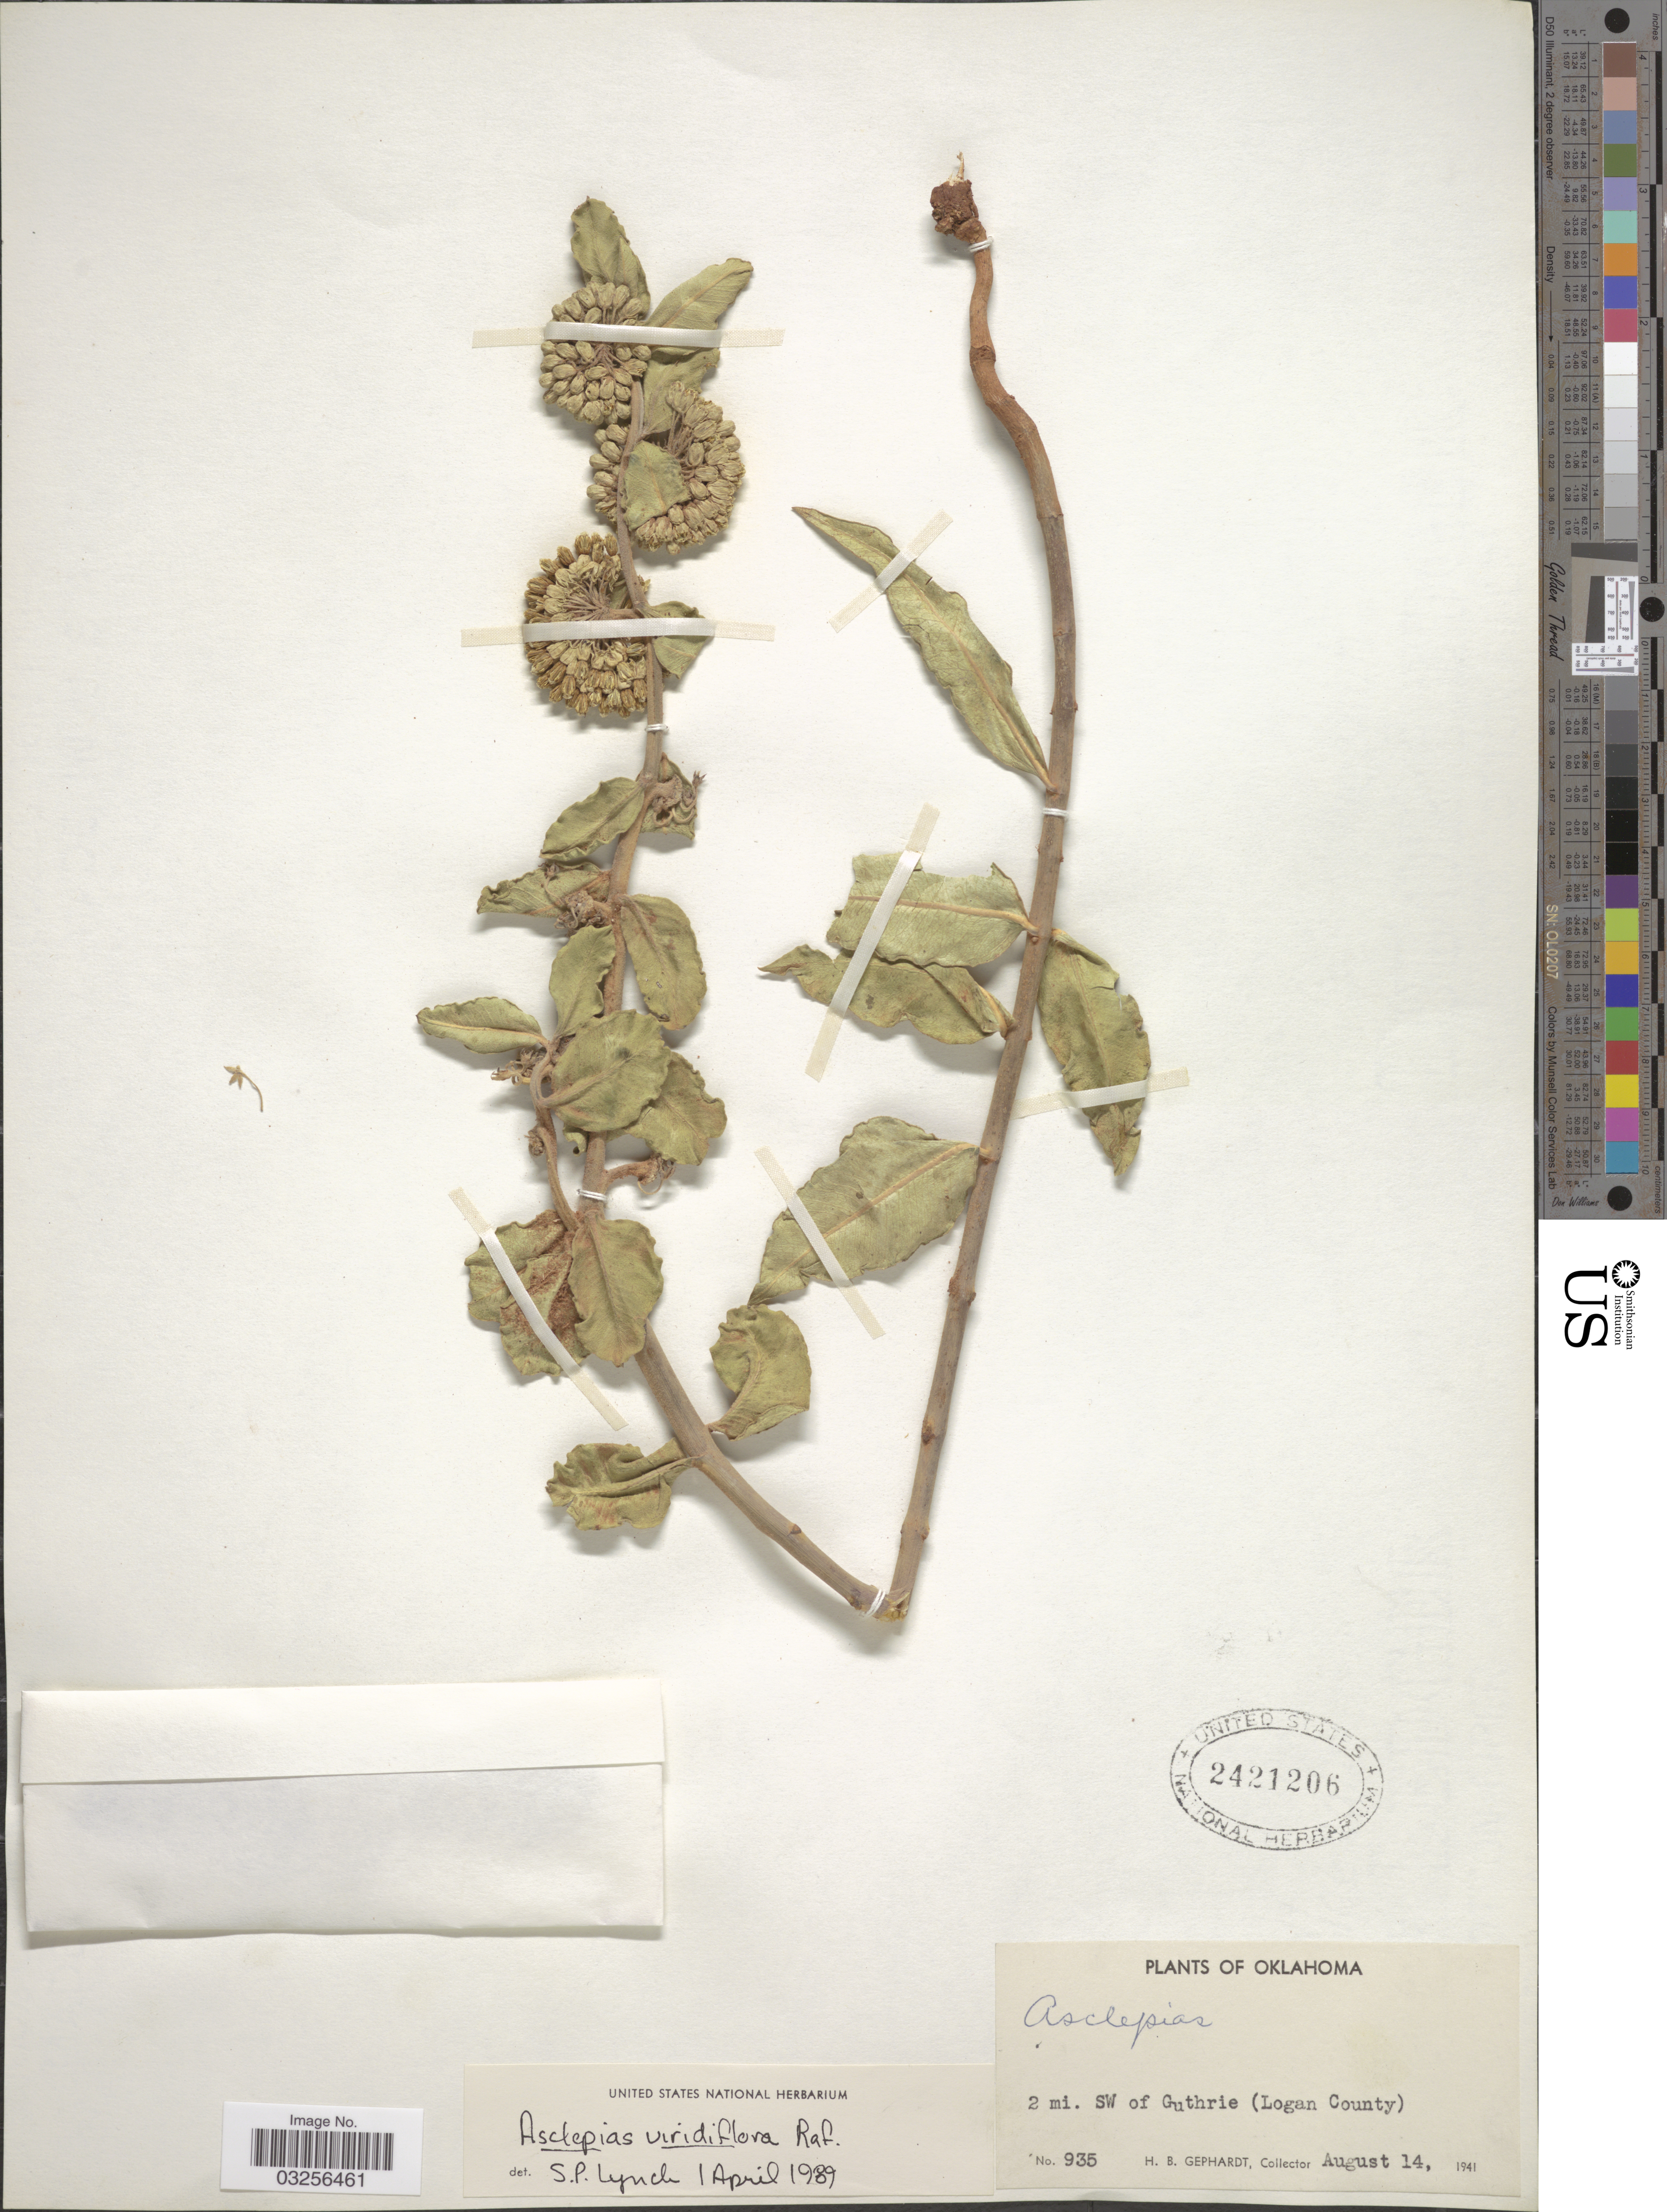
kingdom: Plantae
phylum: Tracheophyta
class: Magnoliopsida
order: Gentianales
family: Apocynaceae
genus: Asclepias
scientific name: Asclepias viridiflora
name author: Raf.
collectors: H. Gephardt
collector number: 935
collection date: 1941-08-14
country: United States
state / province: Oklahoma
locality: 2 mi. SW of Guthrie (Logan County).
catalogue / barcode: US 2421206